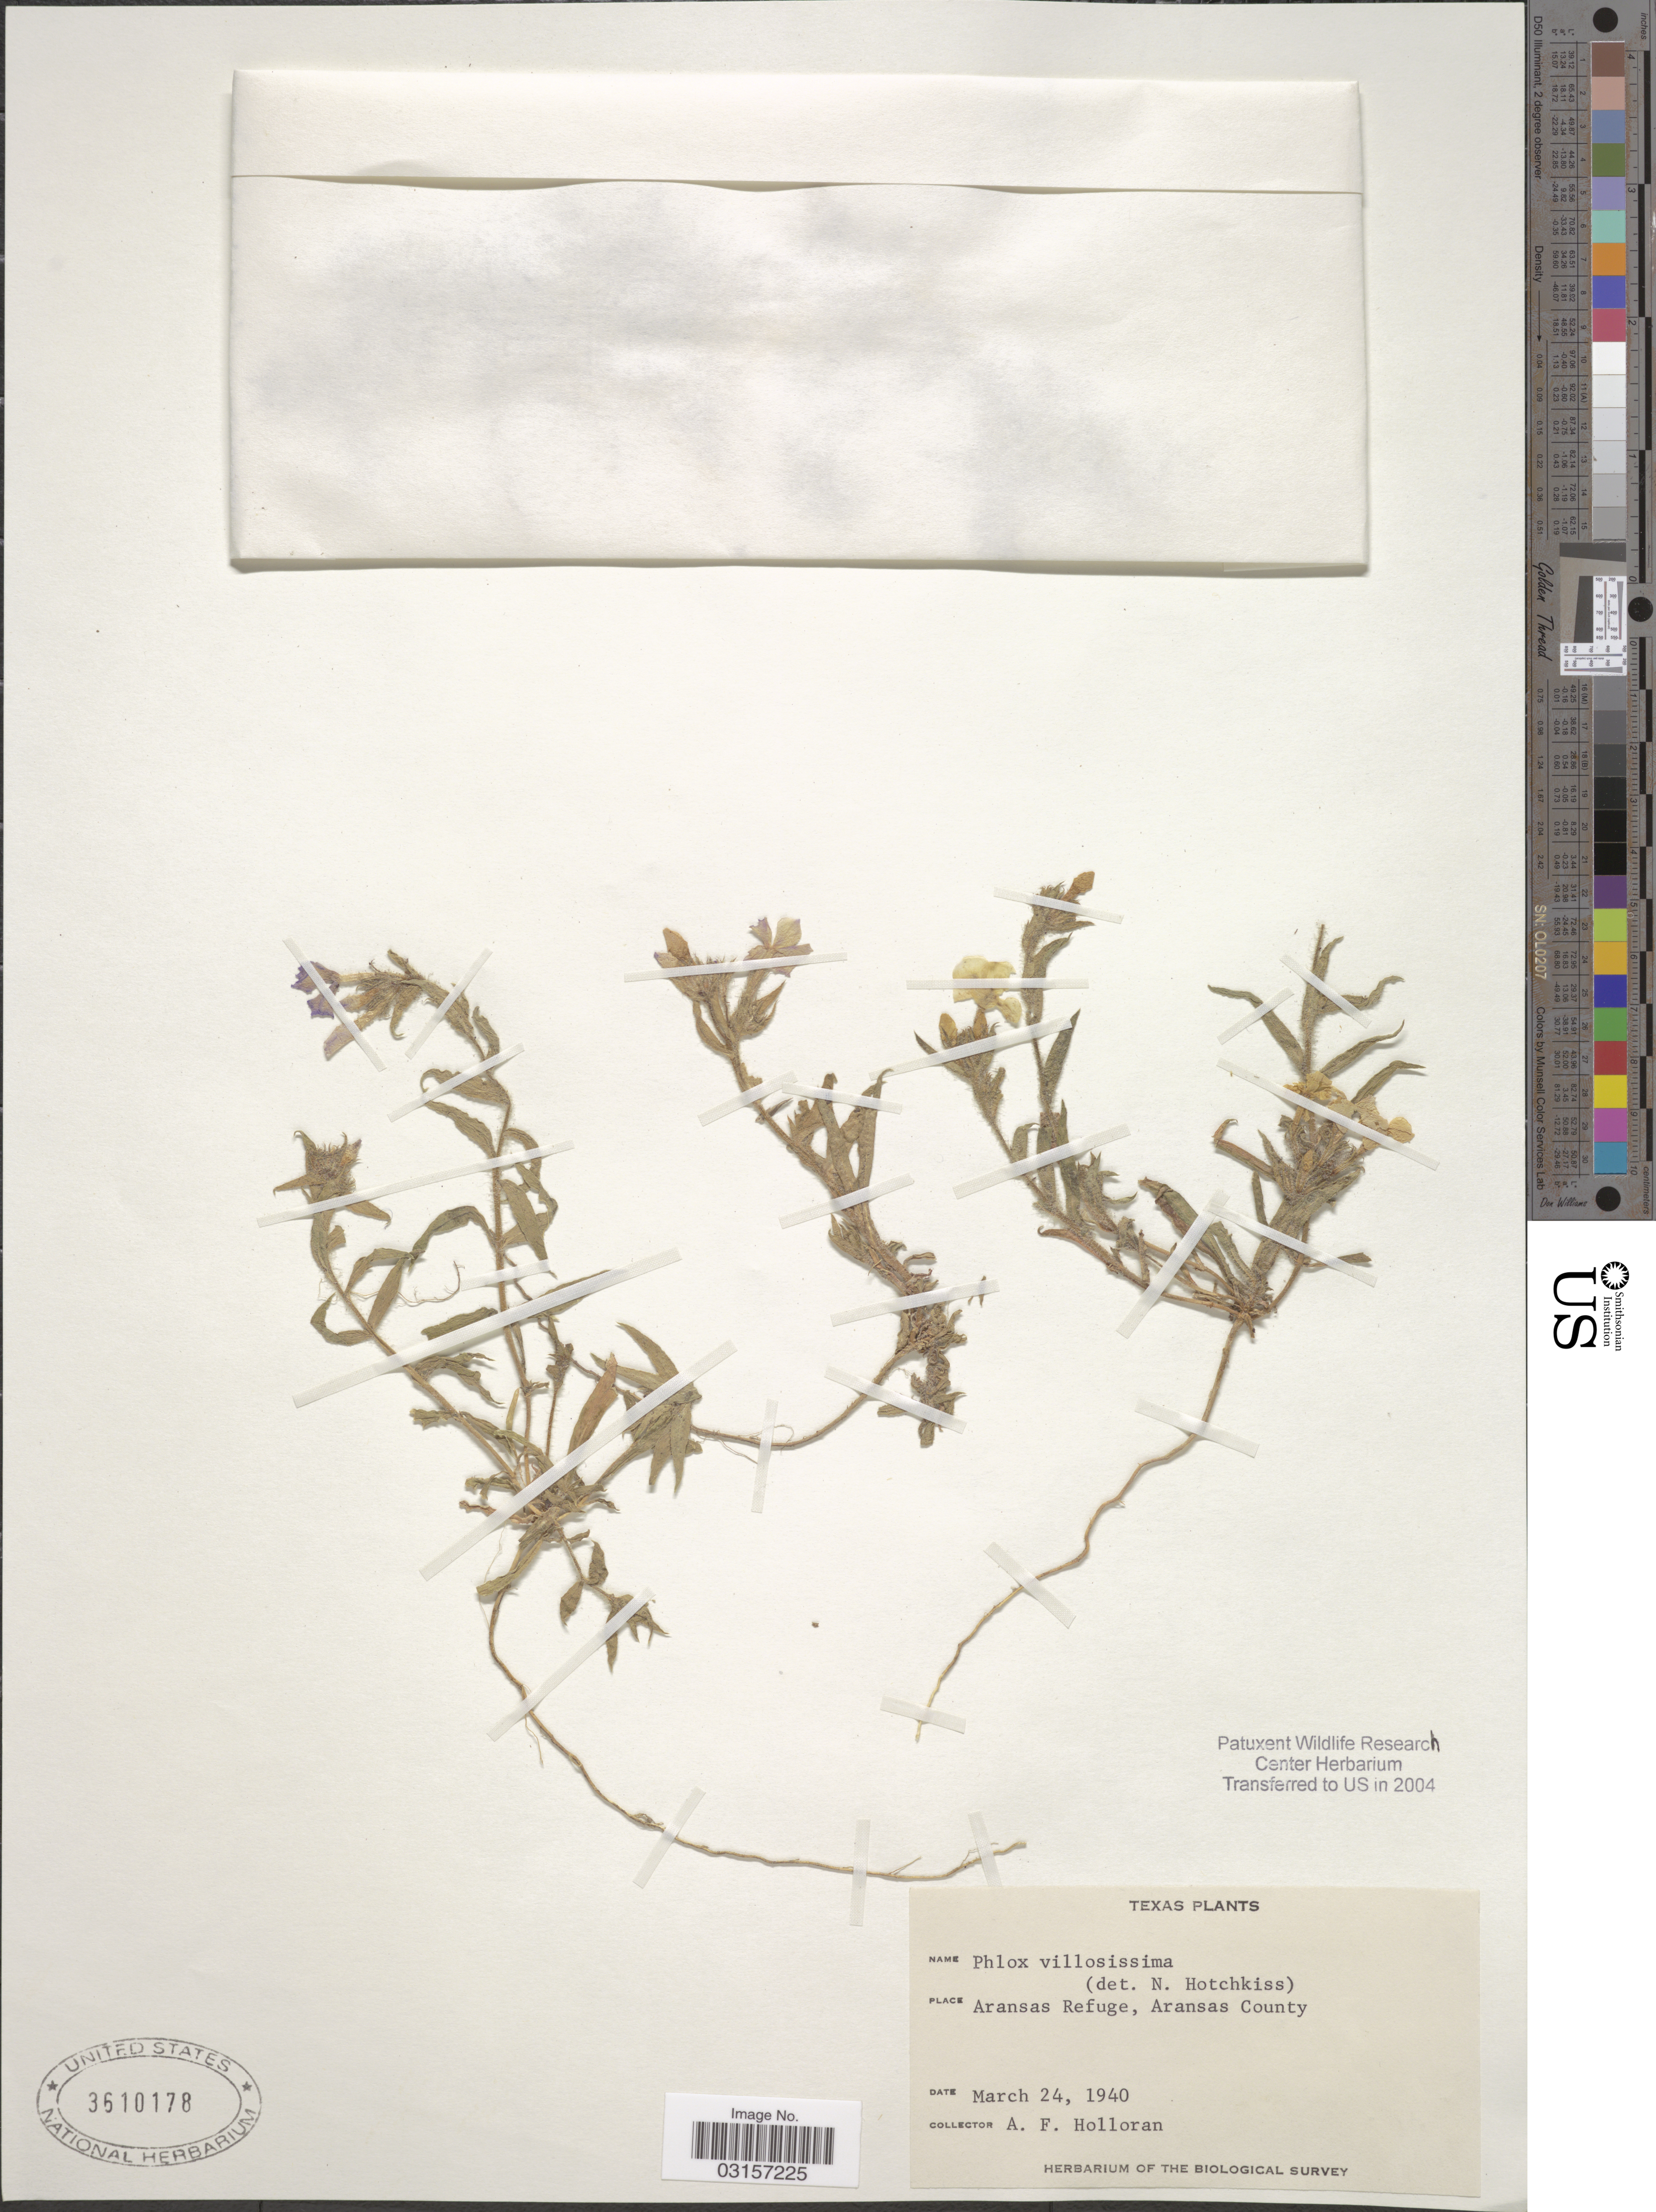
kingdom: Plantae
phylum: Tracheophyta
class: Magnoliopsida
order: Ericales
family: Polemoniaceae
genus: Phlox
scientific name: Phlox drummondii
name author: Hook.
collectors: A. Holloran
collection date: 1940-03-24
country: United States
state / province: Texas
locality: Aransas Refuge, Aransas County.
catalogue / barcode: US 3610178